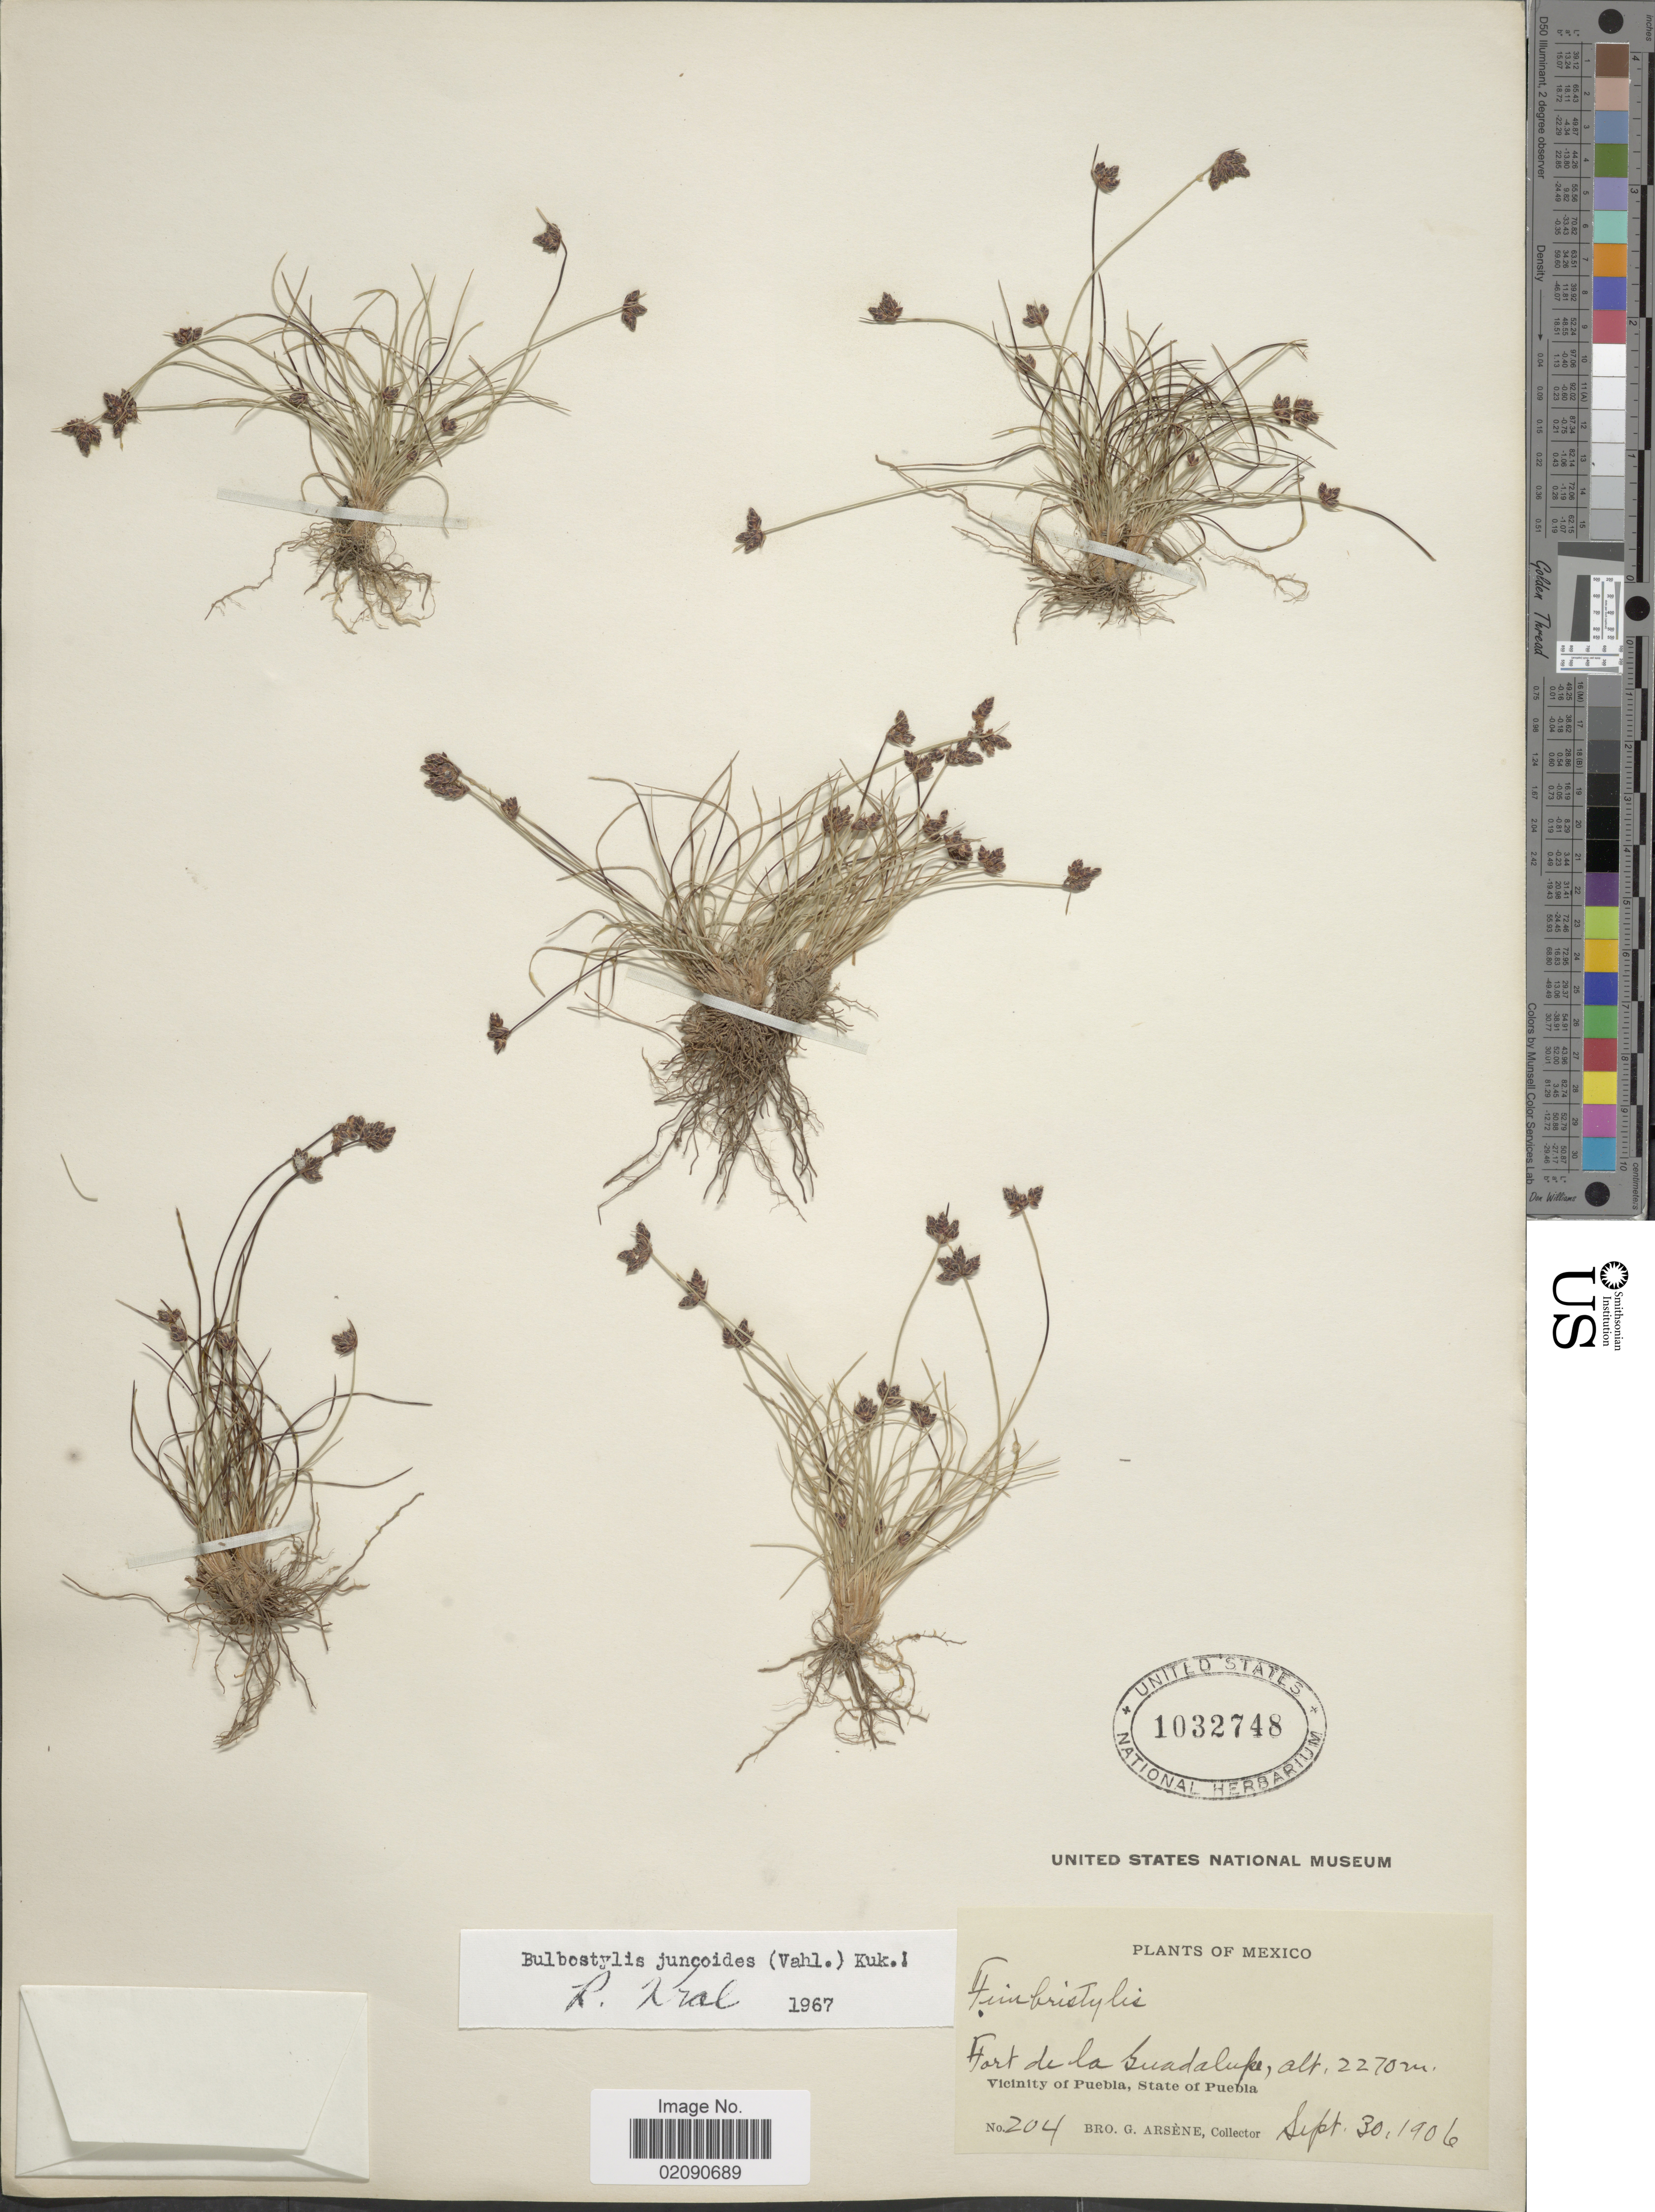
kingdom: Plantae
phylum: Tracheophyta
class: Liliopsida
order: Poales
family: Cyperaceae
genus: Bulbostylis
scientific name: Bulbostylis juncoides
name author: (Vahl) Kük. ex Herter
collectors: Bro. G. Arsène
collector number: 204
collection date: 1906-09-30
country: Mexico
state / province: Puebla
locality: Fort de la Guadalupe. Vicinity of Puebla, State of Puebla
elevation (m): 2270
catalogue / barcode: US 1032748